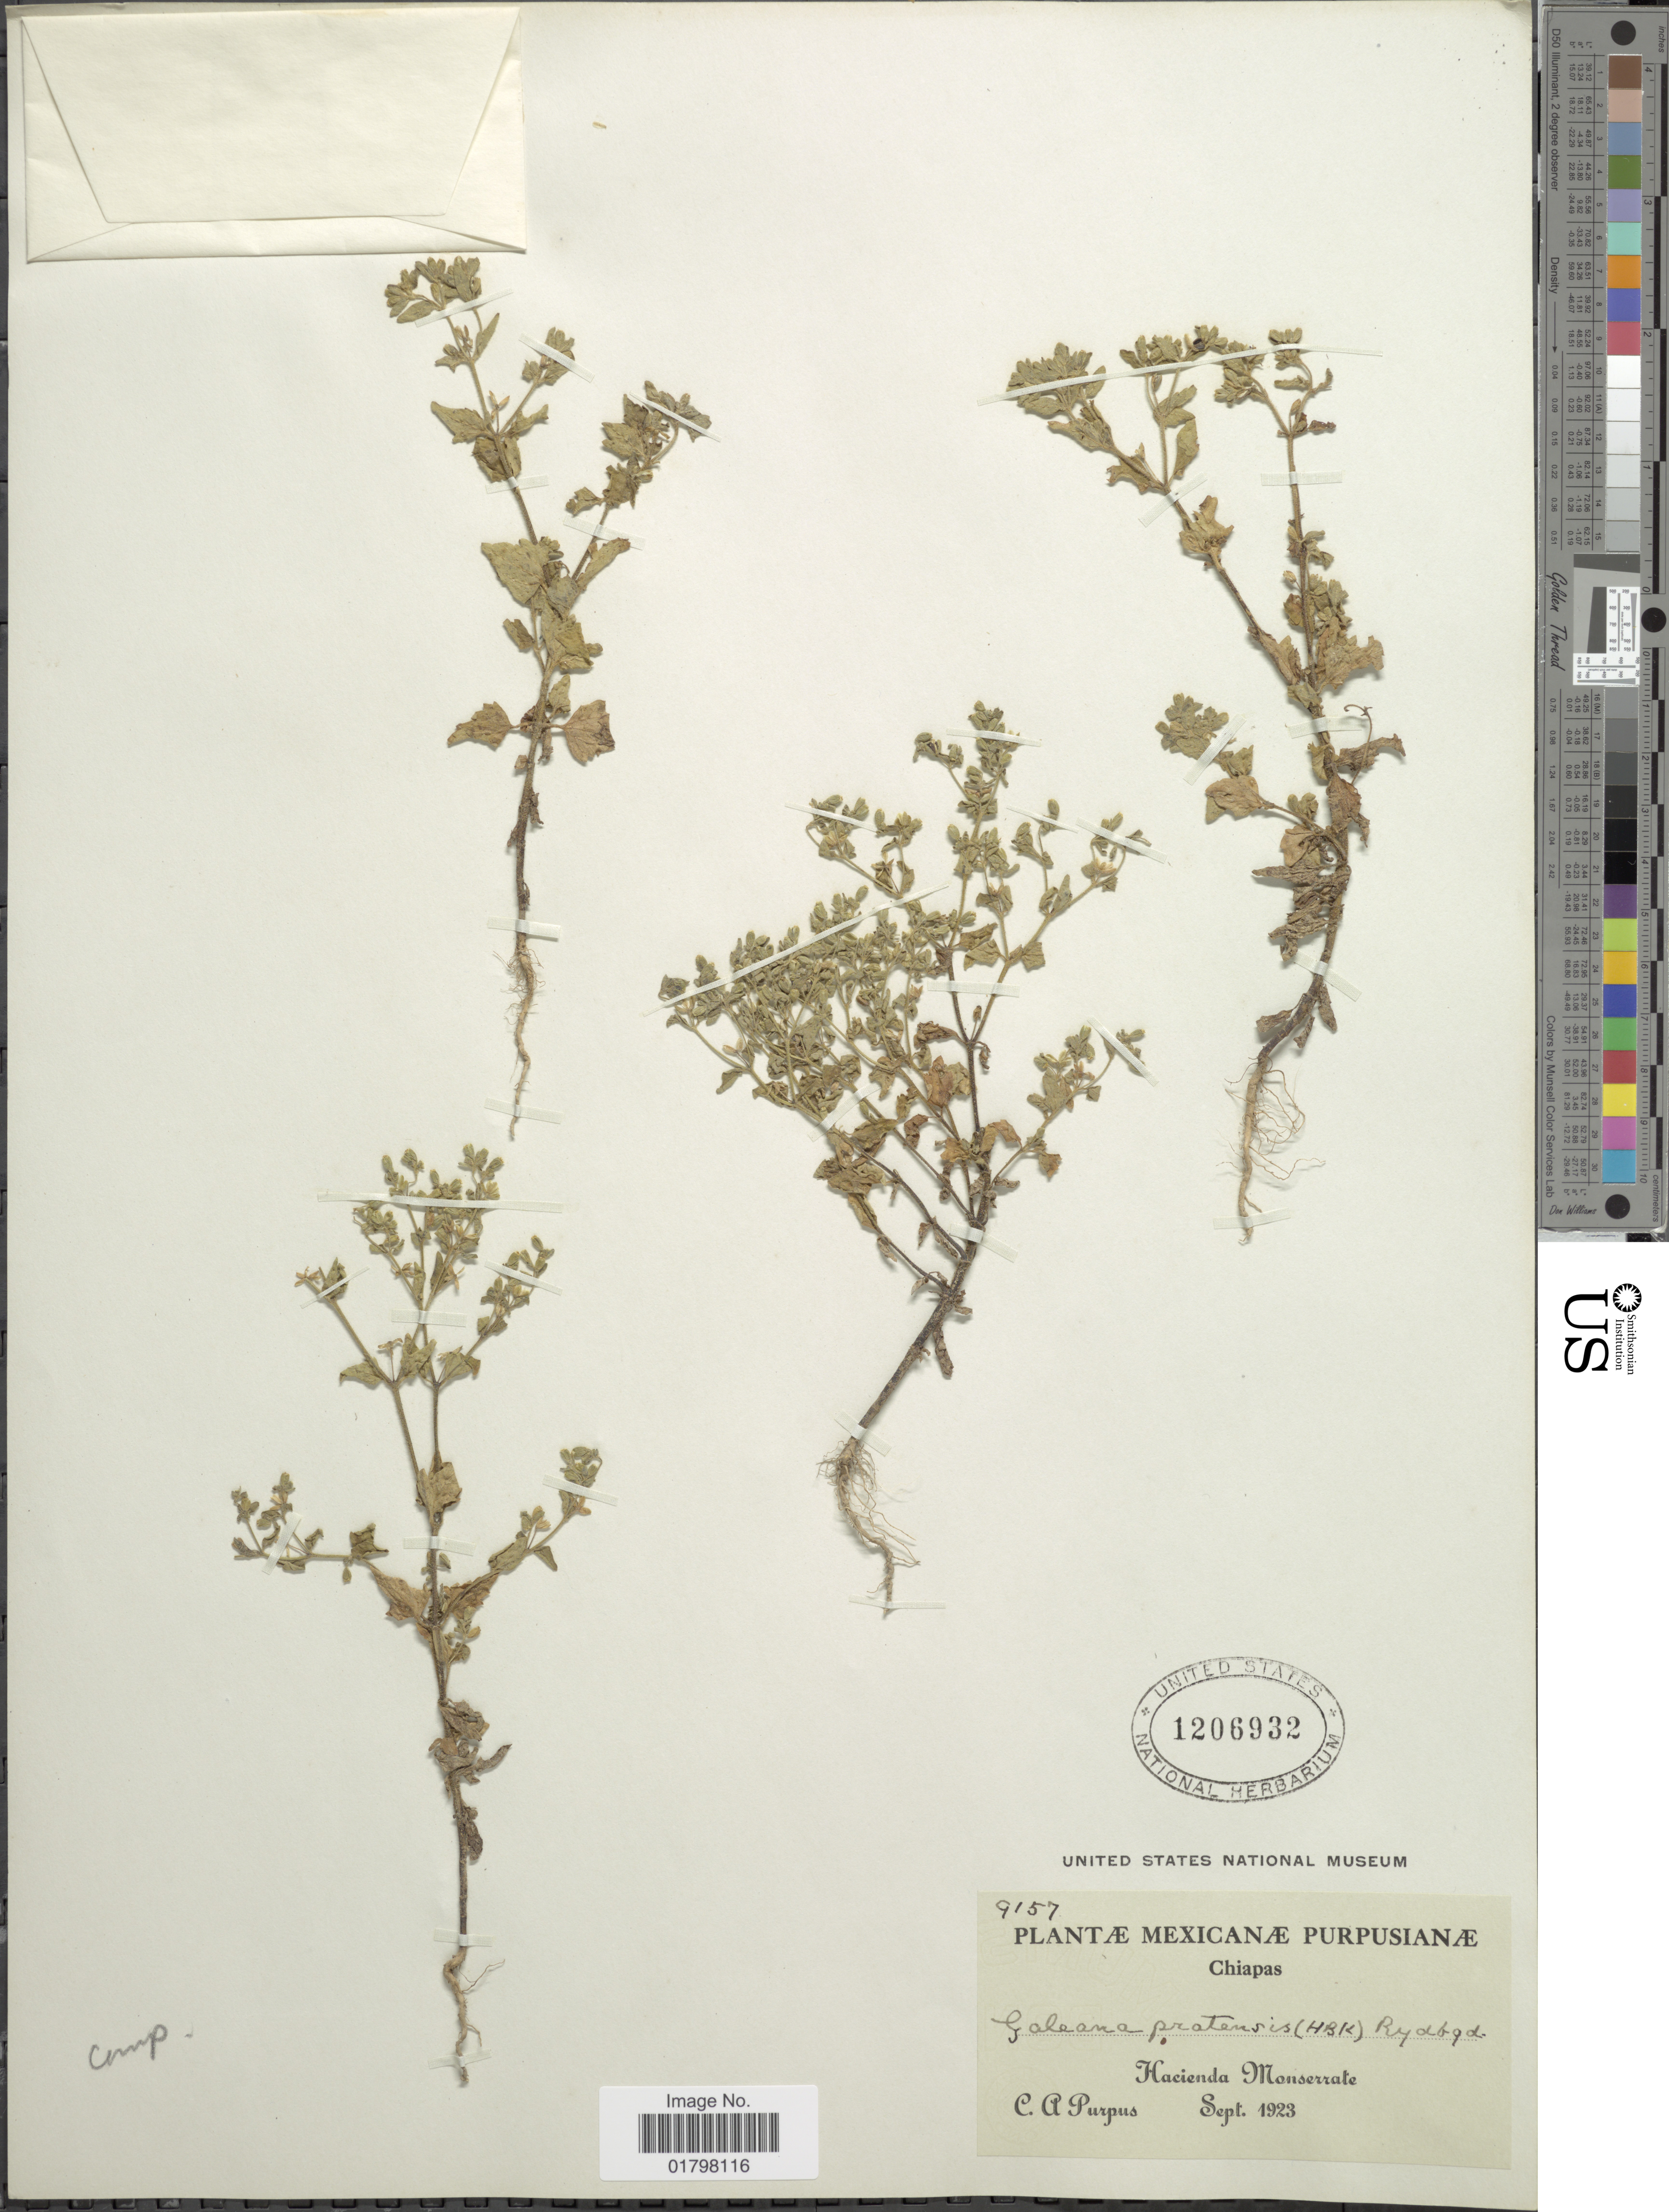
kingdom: Plantae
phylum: Tracheophyta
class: Magnoliopsida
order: Asterales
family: Asteraceae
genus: Galeana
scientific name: Galeana pratensis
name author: (Kunth) Rydb.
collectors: C. A. Purpus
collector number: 9157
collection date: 1923-09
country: Mexico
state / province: Chiapas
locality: Hacienda Monserrate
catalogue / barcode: US 1206932